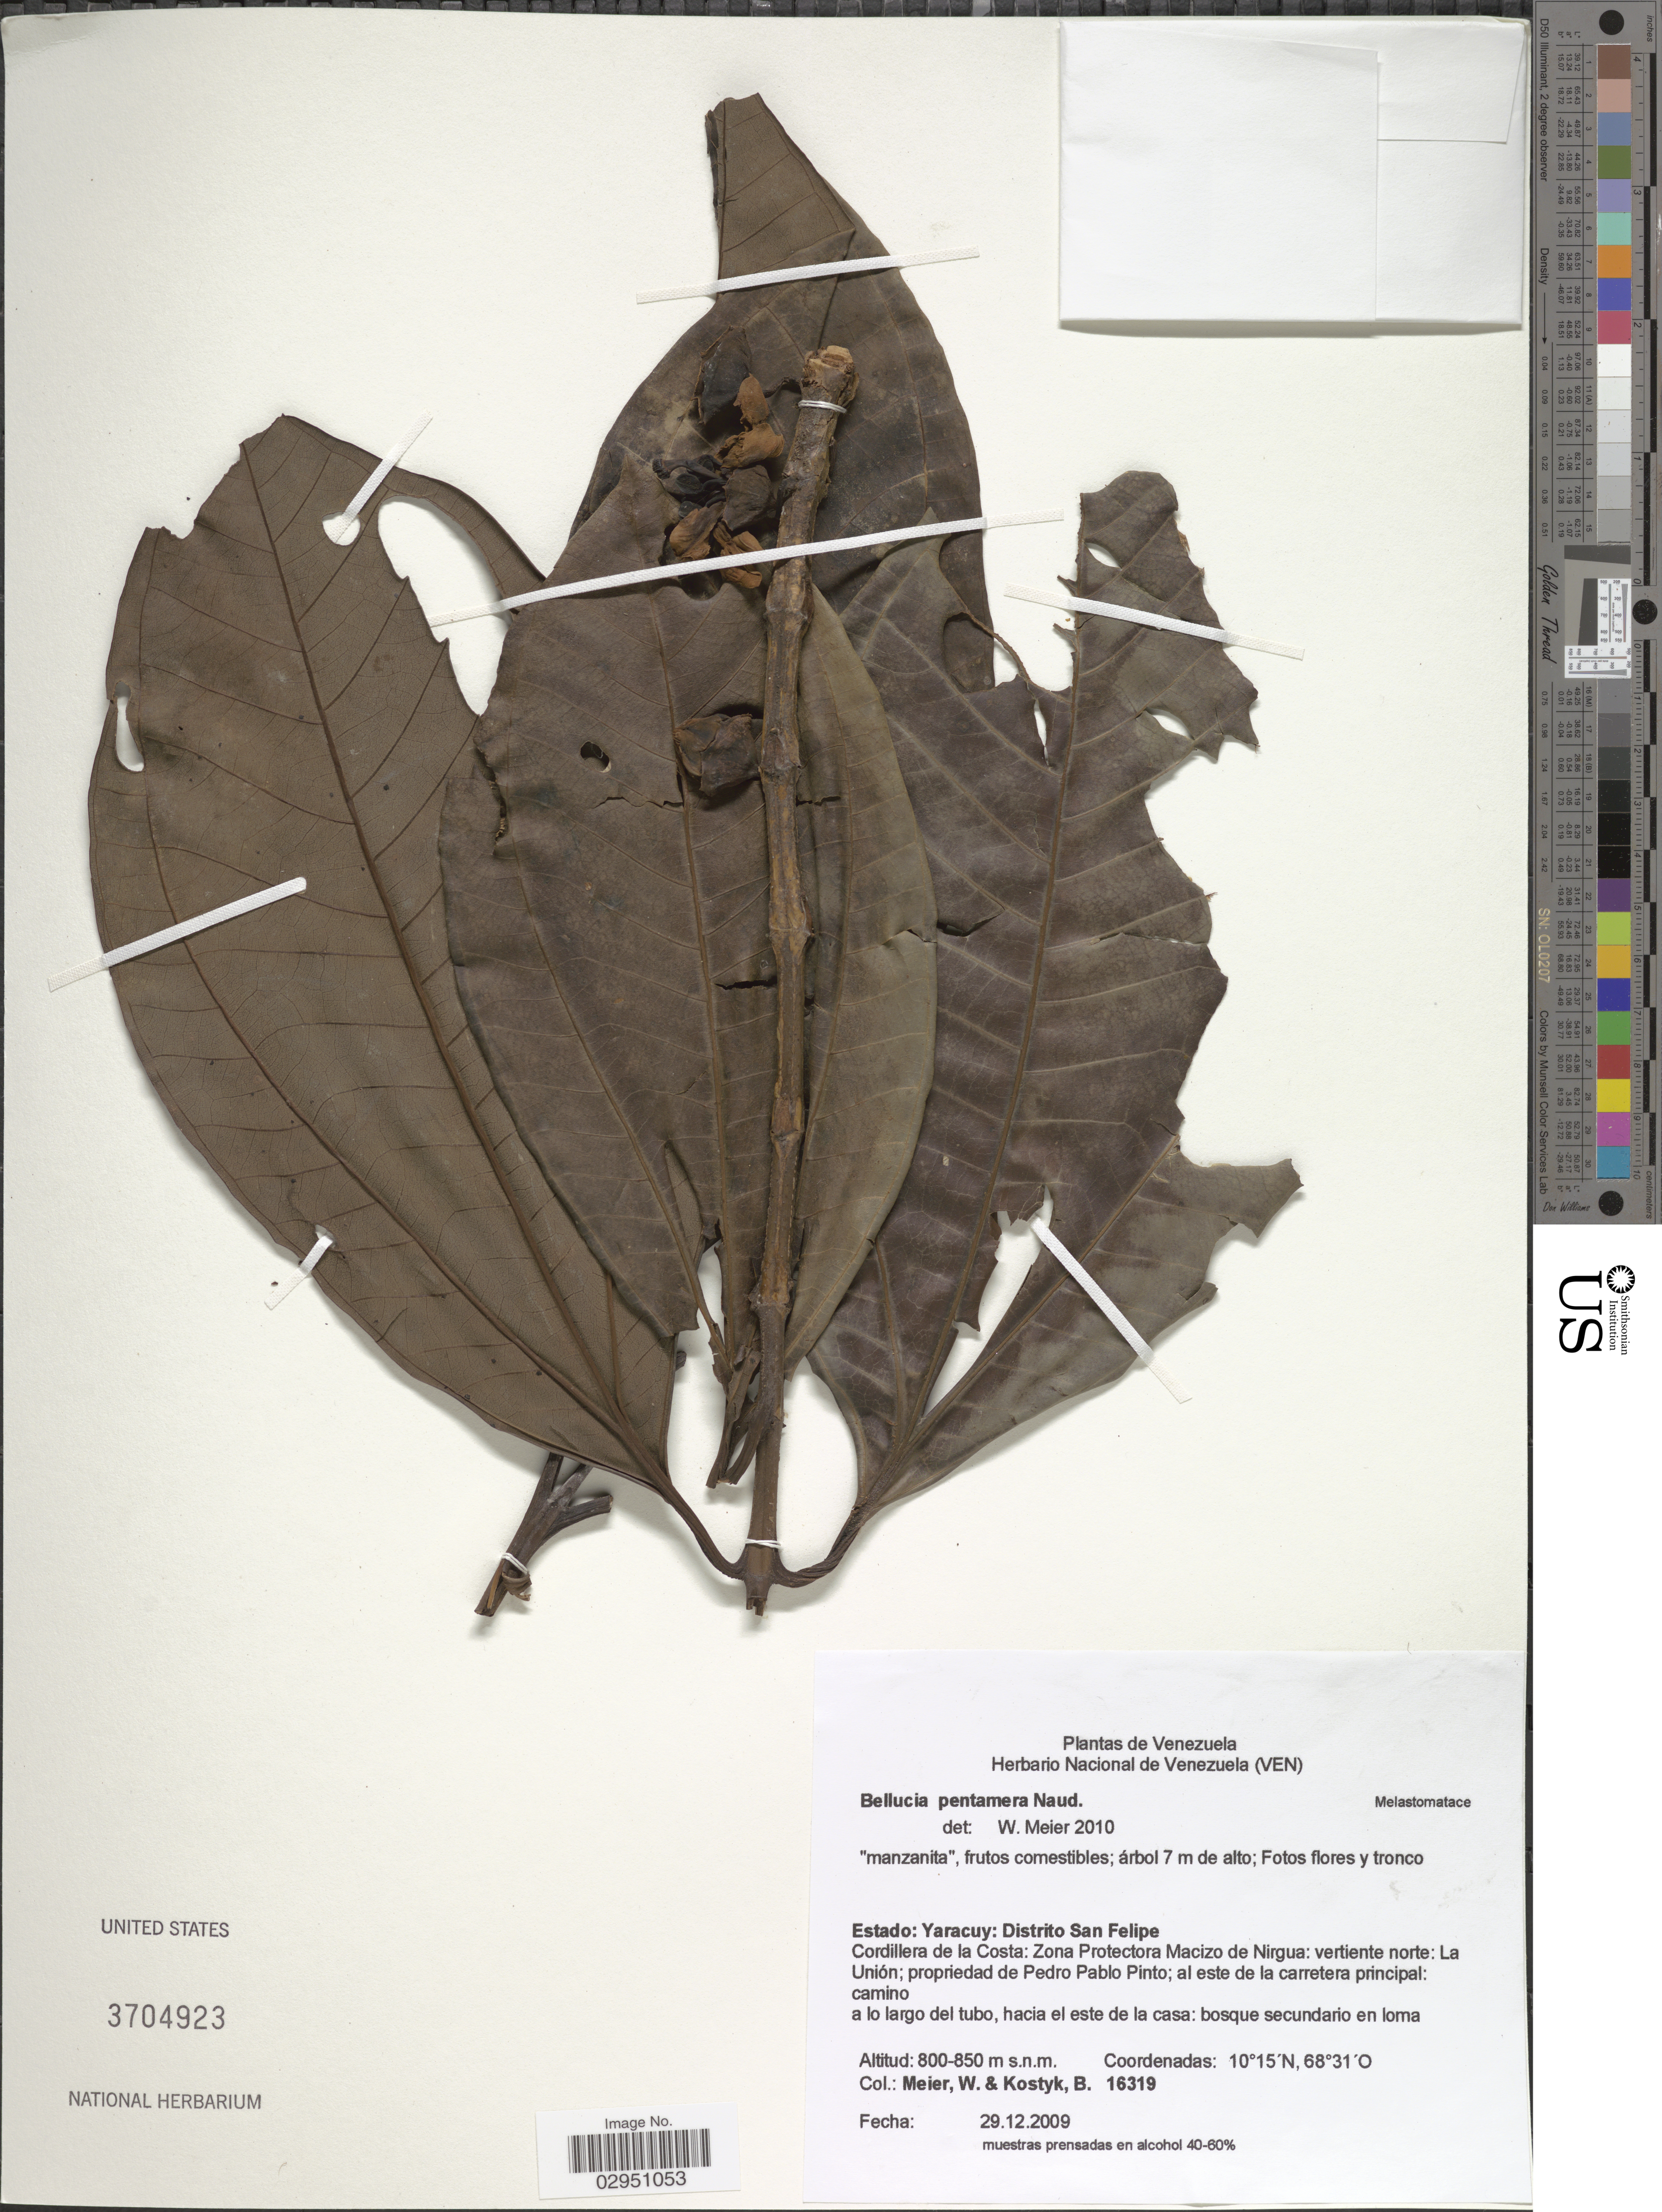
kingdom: Plantae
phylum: Tracheophyta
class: Magnoliopsida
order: Myrtales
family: Melastomataceae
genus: Bellucia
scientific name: Bellucia pentamera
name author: Naudin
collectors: W. Meier & B. Kostyk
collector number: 16319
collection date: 2009-12-29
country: Venezuela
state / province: Yaracuy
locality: Distrito San Felipe. Cordillera de la Costa: Zona Protectoria Macizo de Nirgua: vertiente norte: La Unión; propriedad de Pedro Pablo Pinto; al este de la carretera principal: camino.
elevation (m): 800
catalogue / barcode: US 3704923